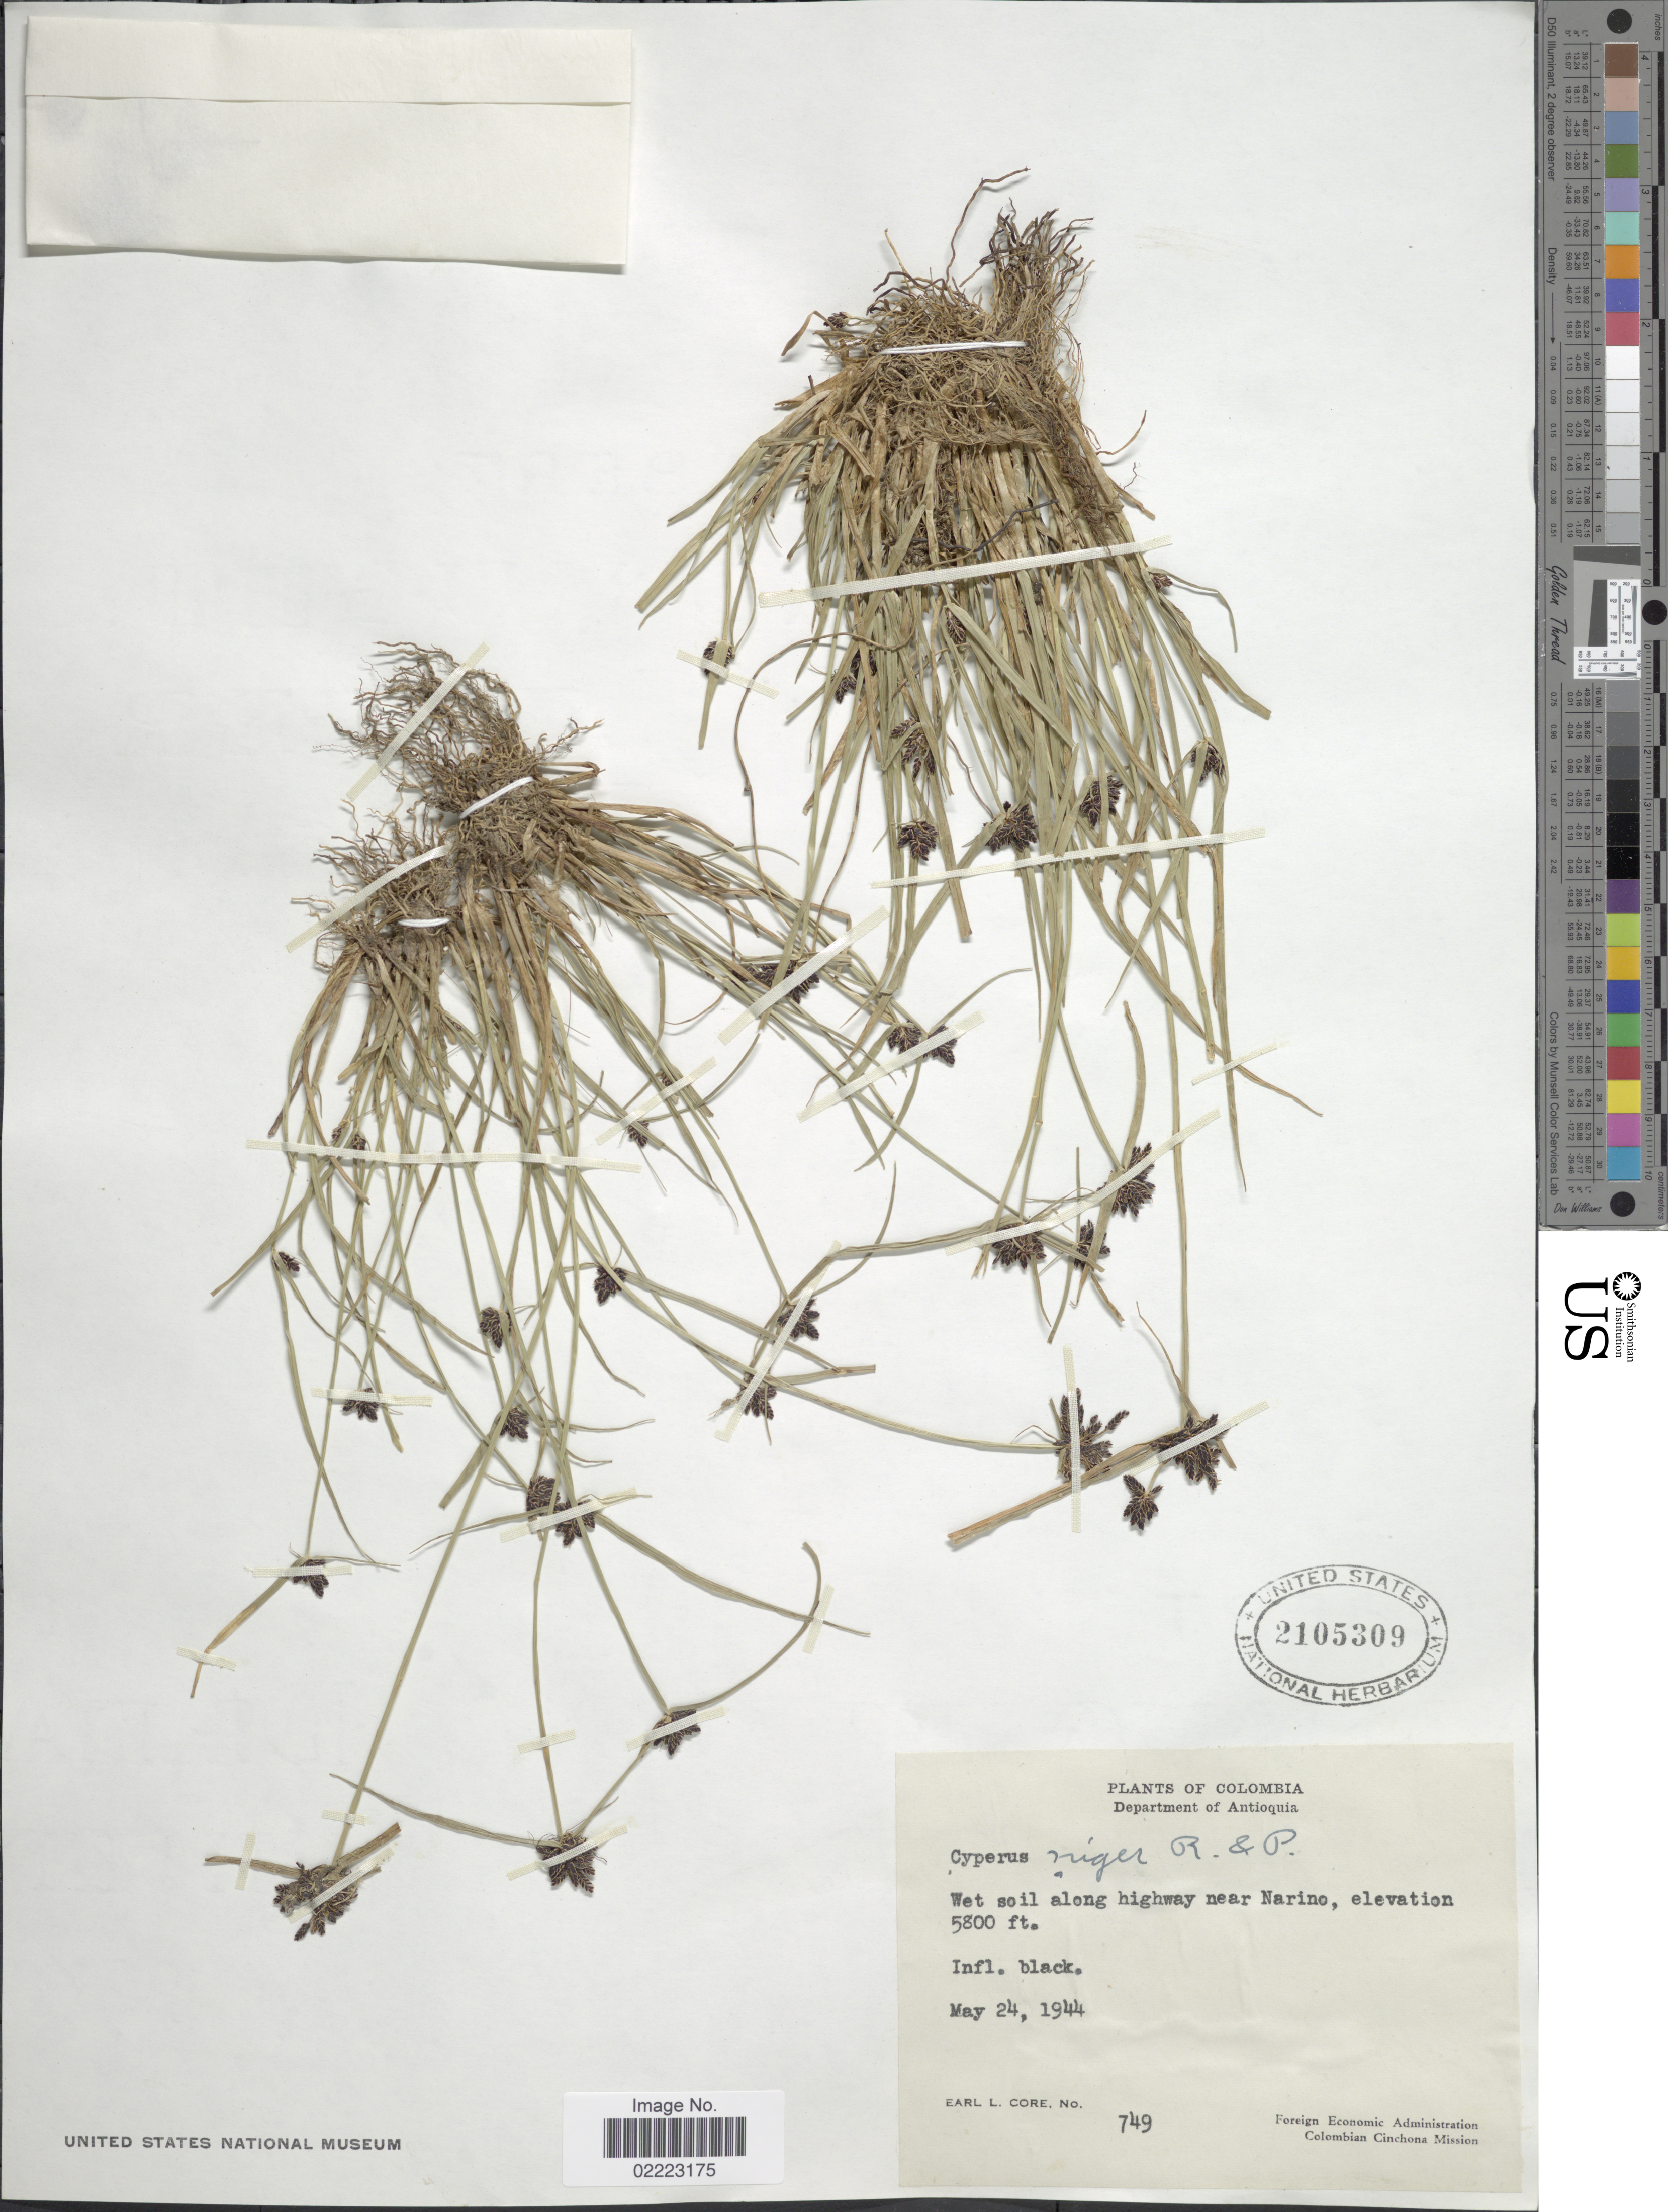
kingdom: Plantae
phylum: Tracheophyta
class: Liliopsida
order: Poales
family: Cyperaceae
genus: Cyperus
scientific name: Cyperus niger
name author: Ruiz & Pav.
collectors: E. L. Core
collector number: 749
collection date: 1944-05-24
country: Colombia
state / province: Antioquia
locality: Department of Antioquia, Wet soil along highway near Narino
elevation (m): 1768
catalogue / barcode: US 2105309